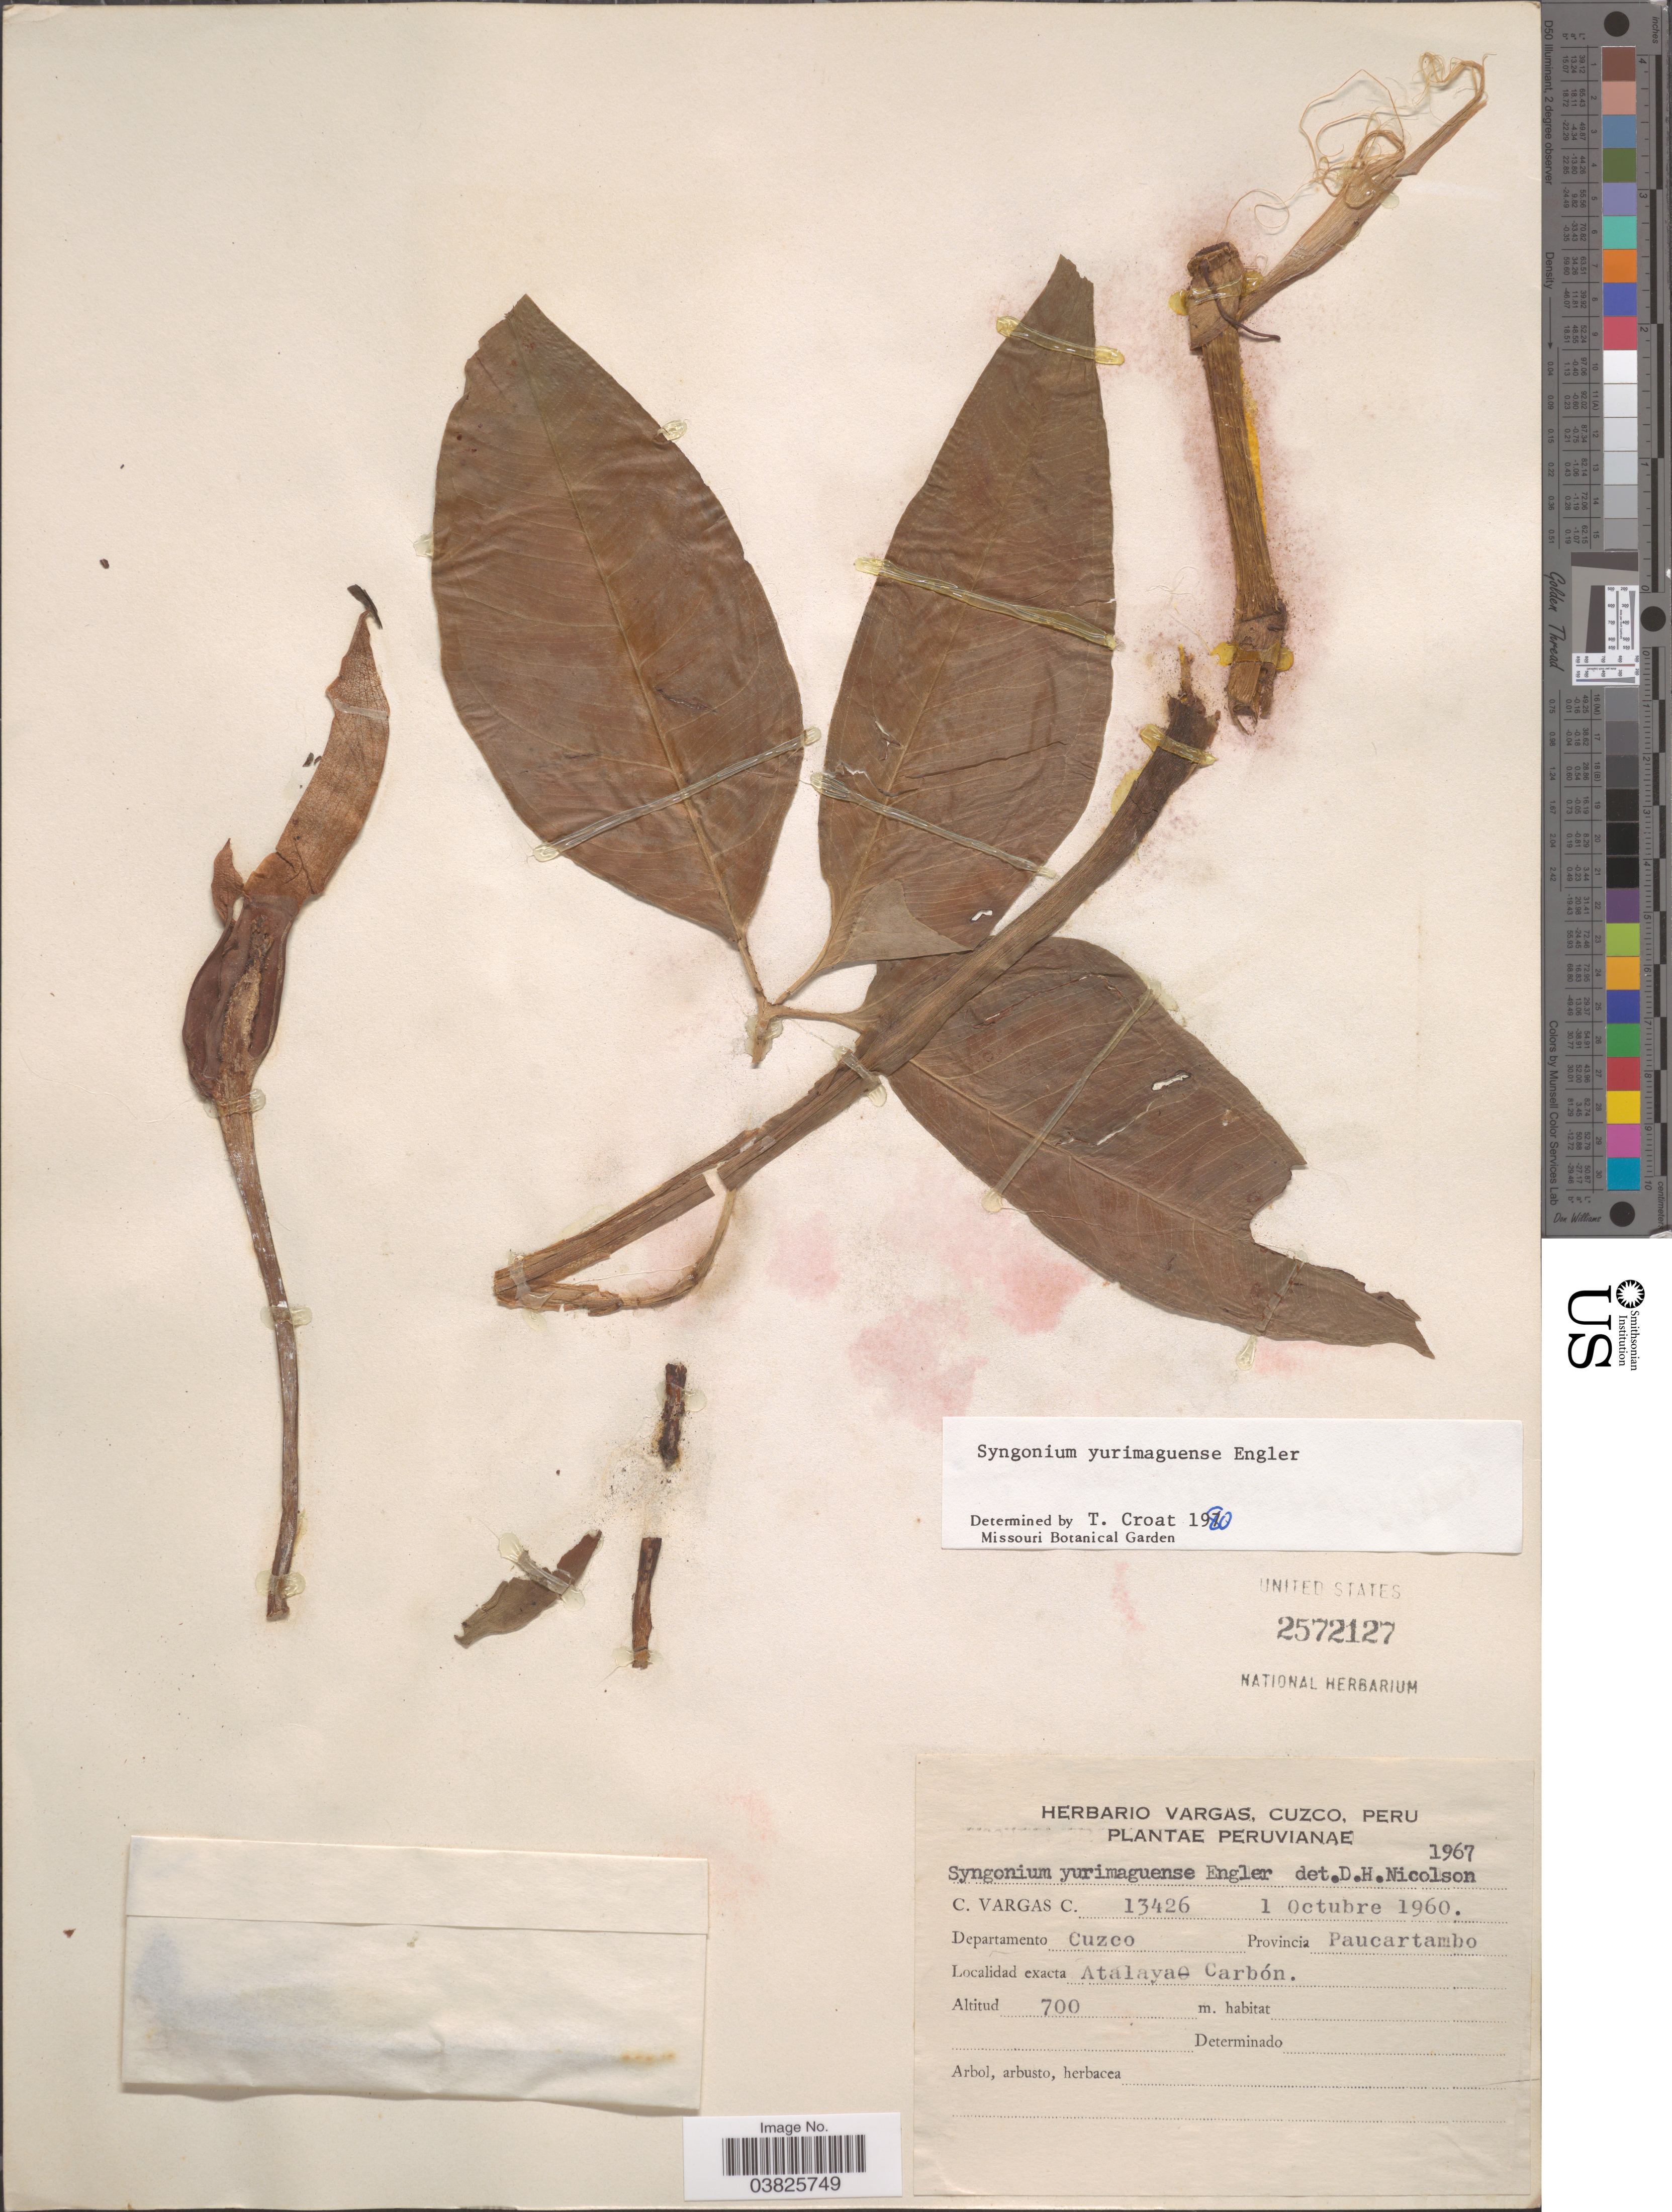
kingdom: Plantae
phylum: Tracheophyta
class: Liliopsida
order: Alismatales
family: Araceae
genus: Syngonium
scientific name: Syngonium yurimaguense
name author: Engl.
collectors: C. Vargas Calderón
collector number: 13426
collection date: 1960-10-01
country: Peru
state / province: Cusco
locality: Departamento Cuzco. Provincia Paucartambo. Atalaya Carbón.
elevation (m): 700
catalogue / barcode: US 2572127